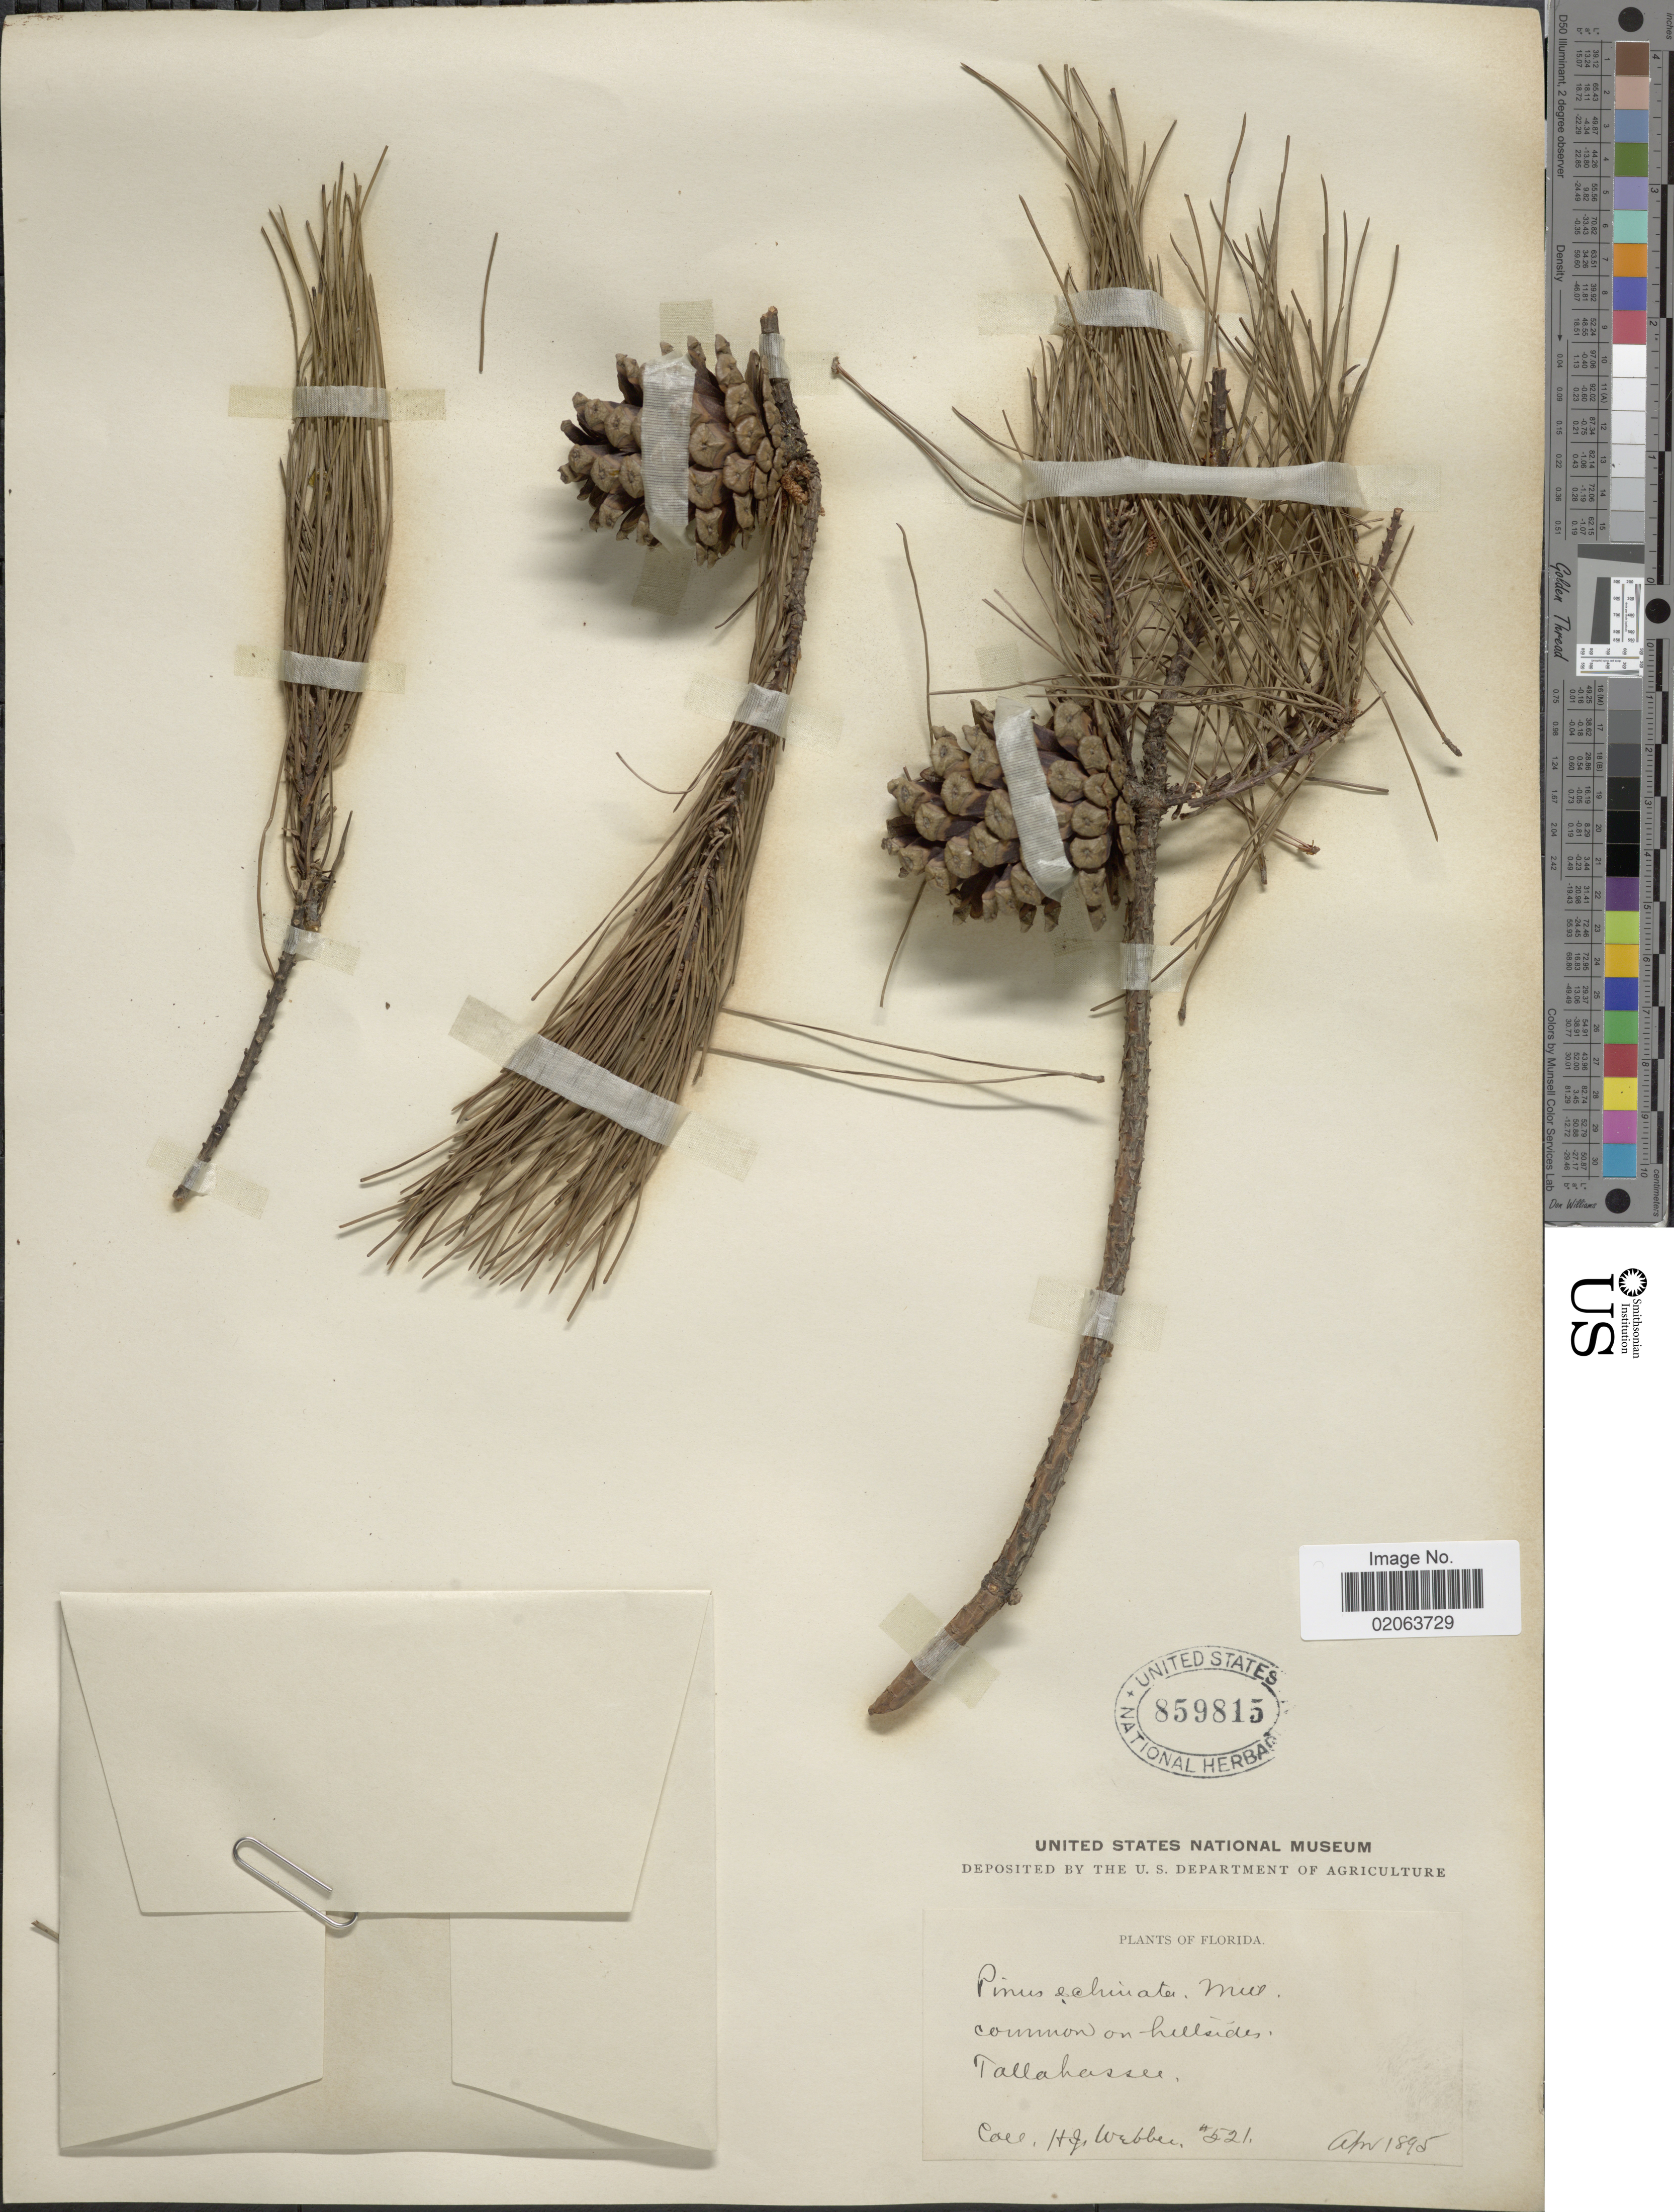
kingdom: Plantae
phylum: Tracheophyta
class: Pinopsida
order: Pinales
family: Pinaceae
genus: Pinus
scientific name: Pinus echinata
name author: Mill.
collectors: H. Webber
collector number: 521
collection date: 1895-04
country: United States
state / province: Florida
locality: Tallahassee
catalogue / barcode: US 859815